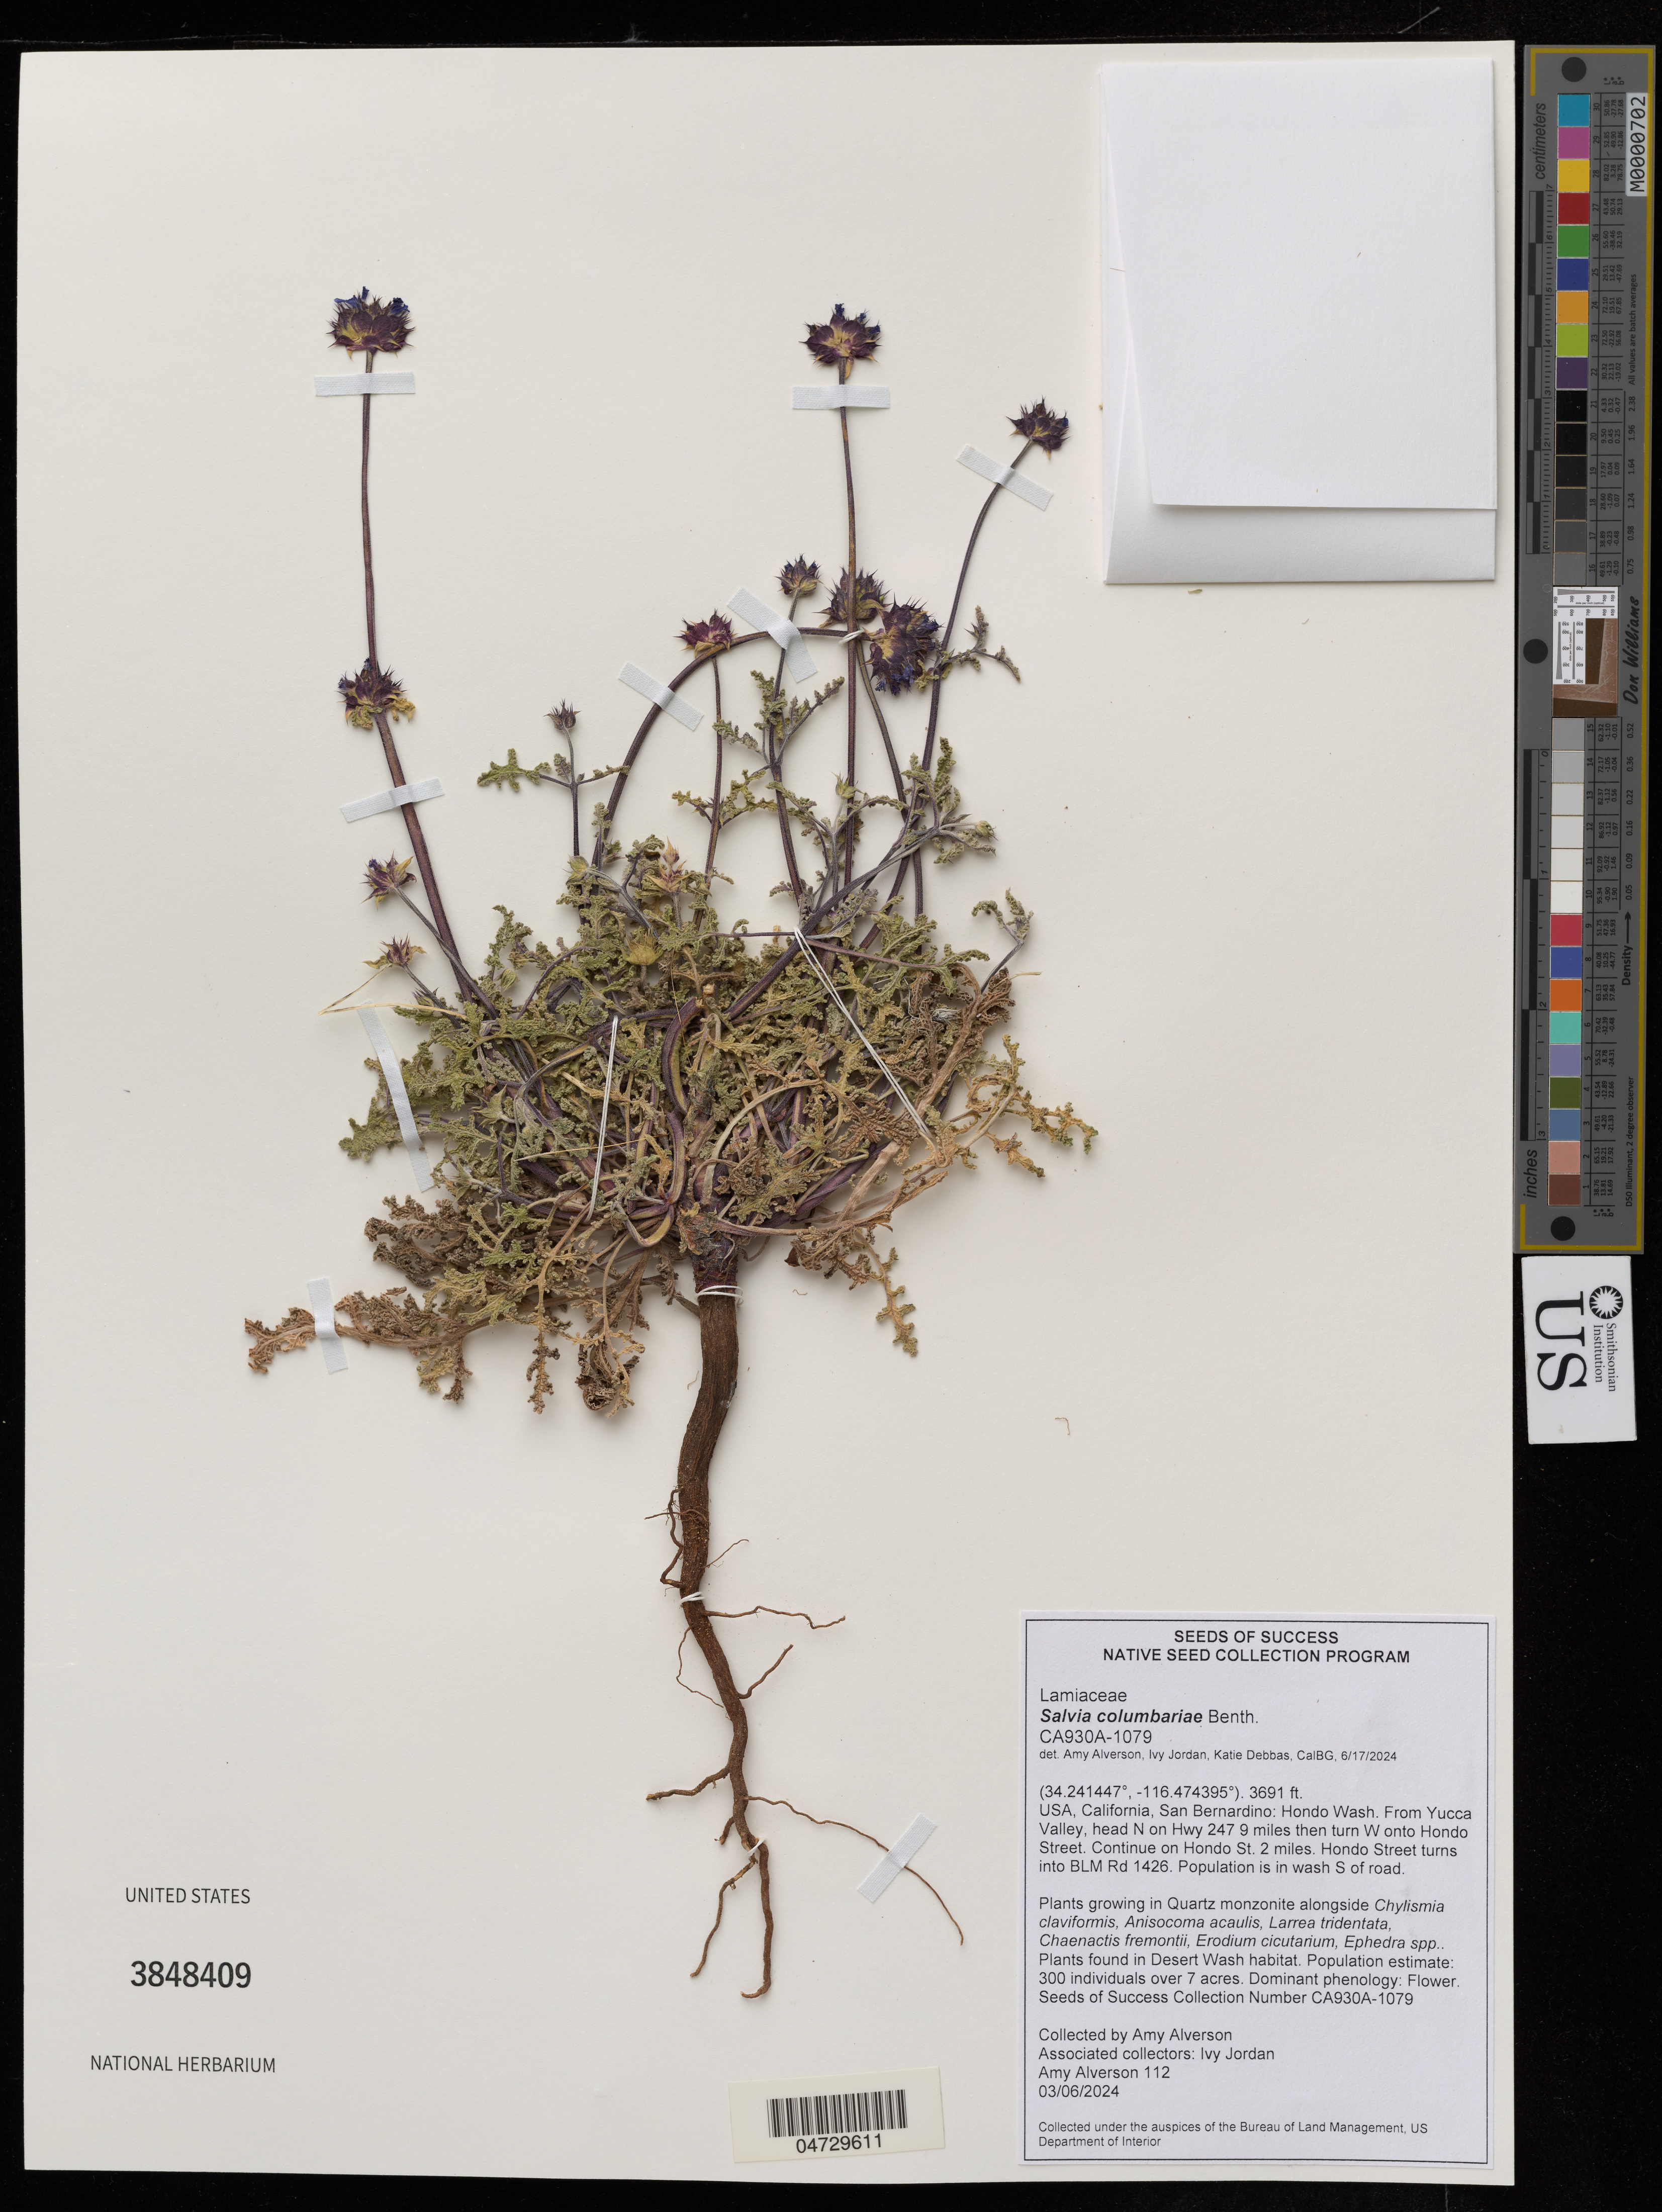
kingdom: Plantae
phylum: Tracheophyta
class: Magnoliopsida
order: Lamiales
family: Lamiaceae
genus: Salvia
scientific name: Salvia columbariae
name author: Benth.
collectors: A. Alverson & I. Jordan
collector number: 112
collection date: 2024-03-06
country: United States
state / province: California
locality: USA, California, San Bernardino: Hondo Wash. From Yucca Valley, head N on Hwy 247 9 miles then turn W onto Hondo Street. Continue on Hondo St. 2 miles. Hondo Street turns into BLM Rd 1426. Population is in wash S of road.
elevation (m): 1125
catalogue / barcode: US 3848409